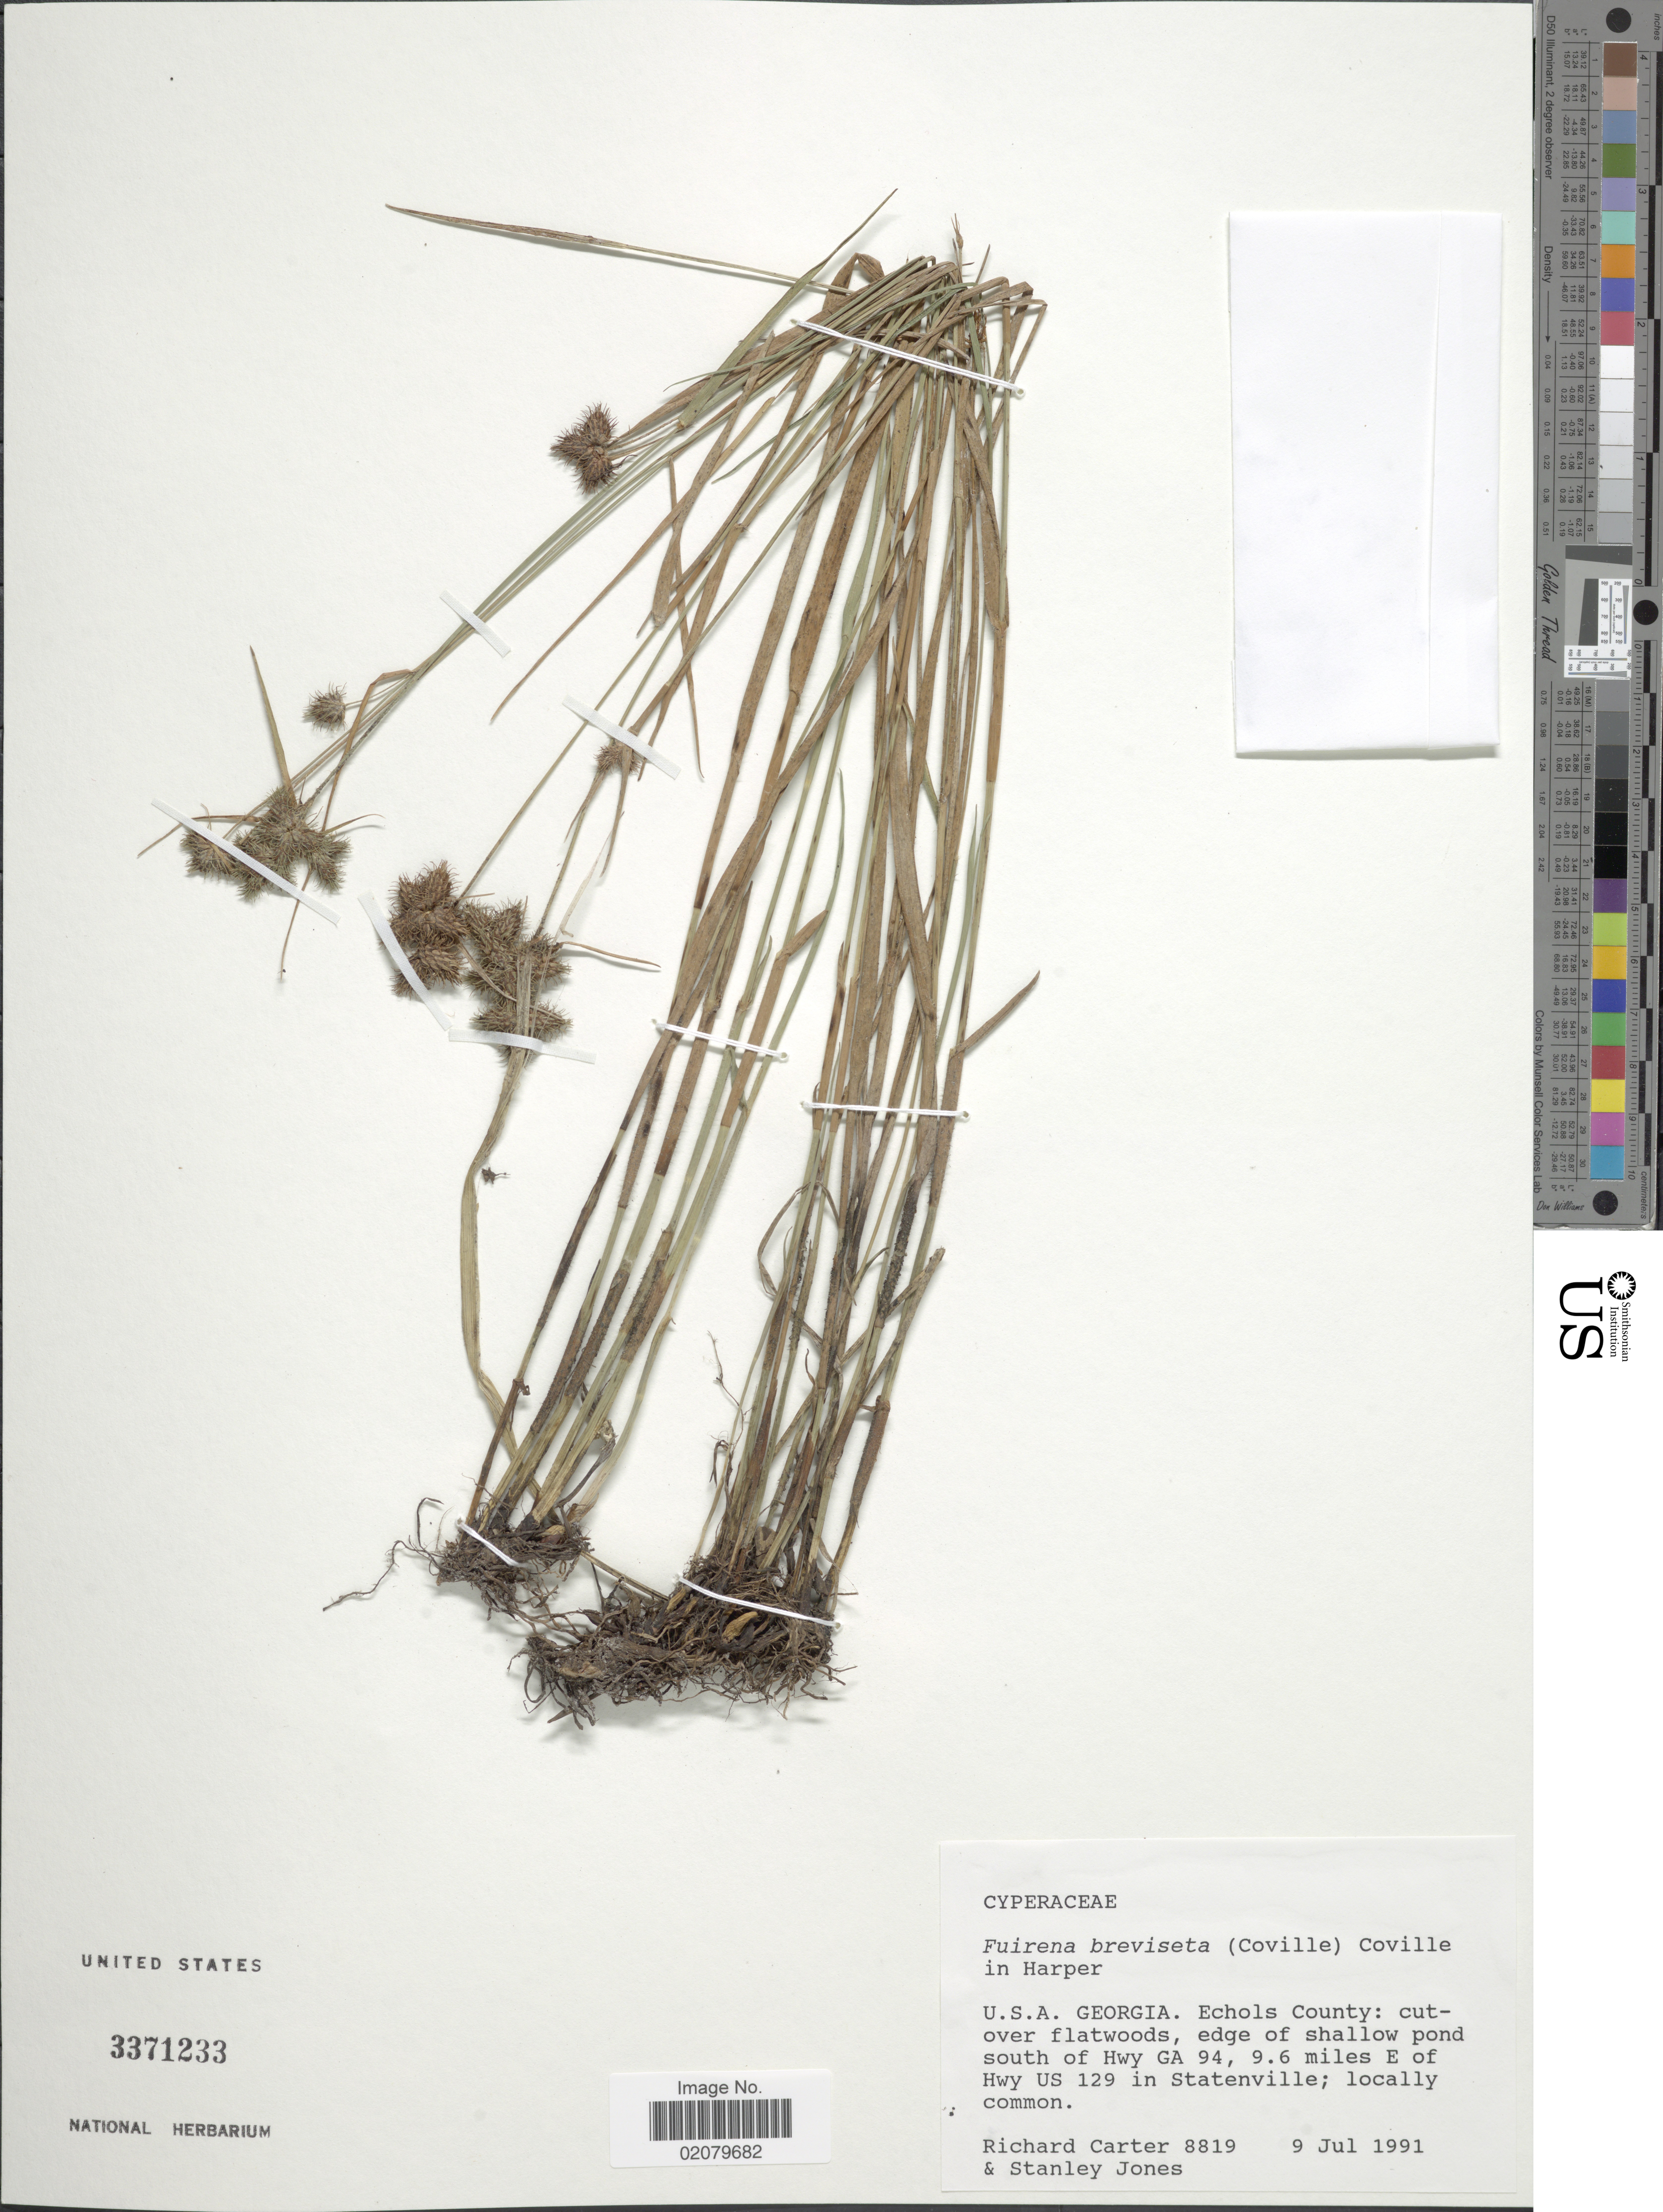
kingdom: Plantae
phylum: Tracheophyta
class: Liliopsida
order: Poales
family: Cyperaceae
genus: Fuirena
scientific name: Fuirena breviseta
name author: (Coville) Coville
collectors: R. Carter & S. D. Jones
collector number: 8819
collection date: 1991-07-09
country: United States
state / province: Georgia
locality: Echols County: cutover flatwoods, edge of shallow pond south of Hwy. GA 94, 9.6 miles E of Hwy US 129 in Statenville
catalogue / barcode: US 3371233